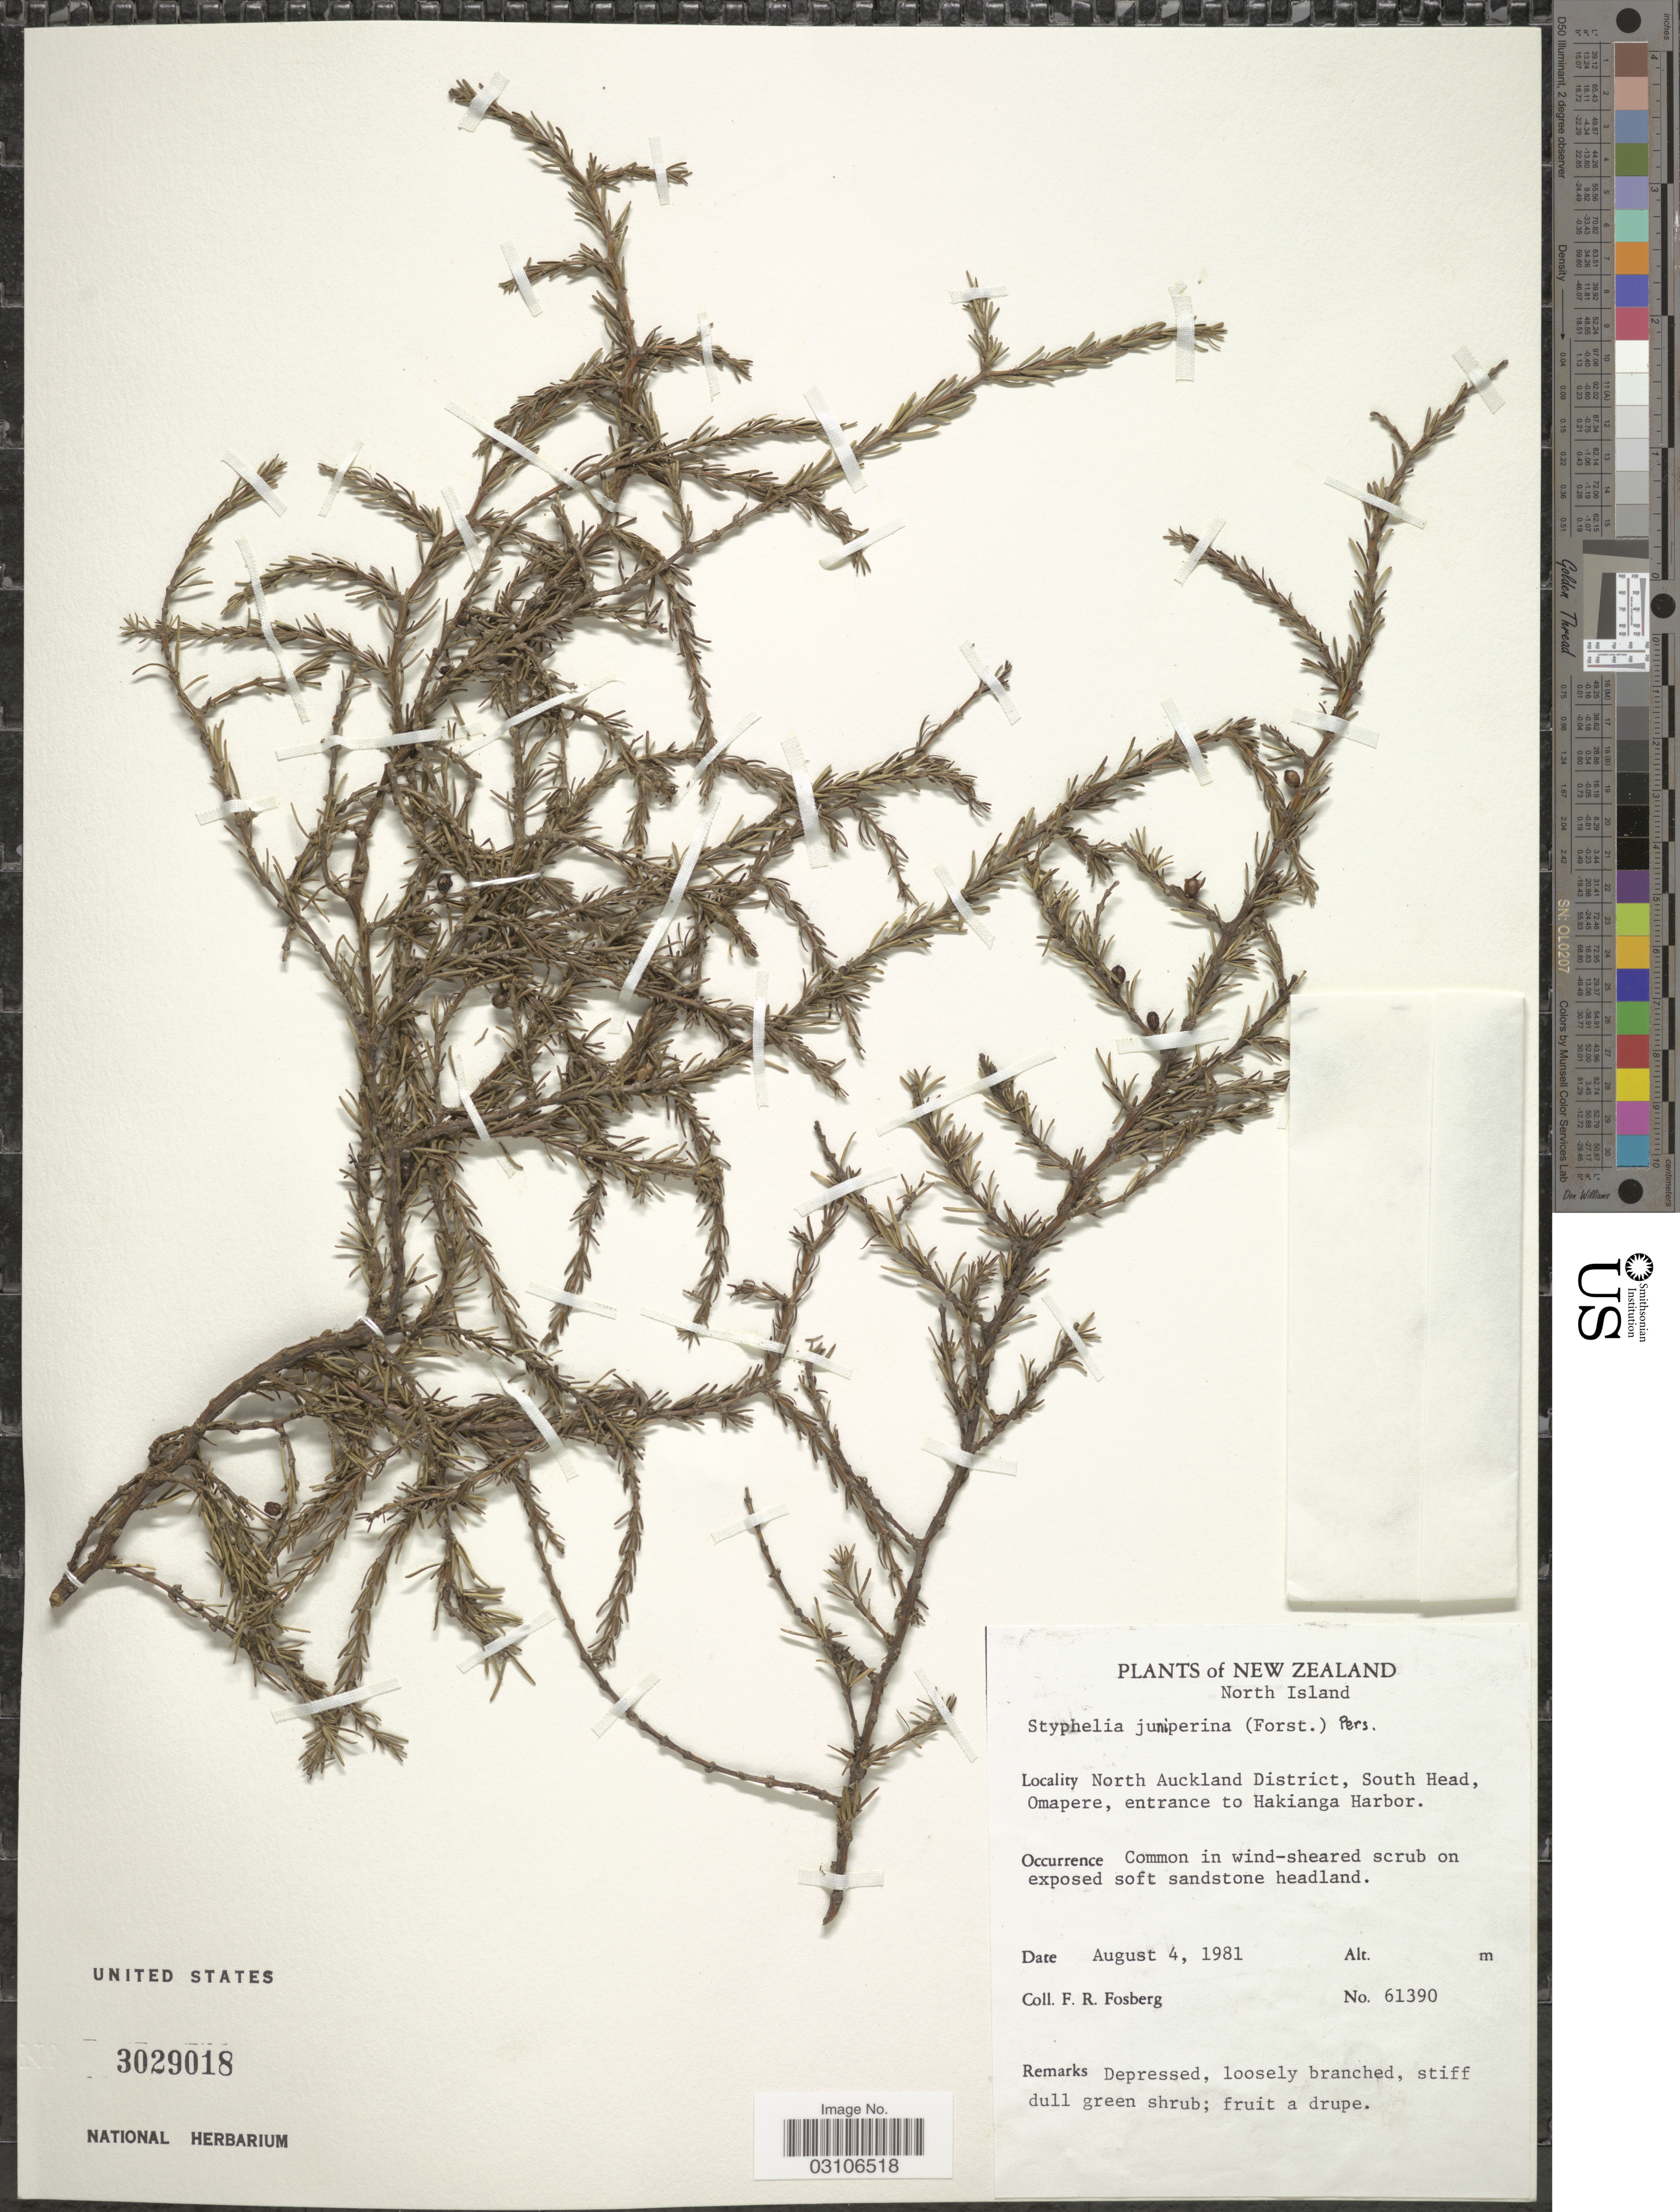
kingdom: Plantae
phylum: Tracheophyta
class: Magnoliopsida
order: Ericales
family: Ericaceae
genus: Styphelia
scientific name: Styphelia juniperina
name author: Pers.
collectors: F. R. Fosberg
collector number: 61390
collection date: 1981-08-04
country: New Zealand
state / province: Auckland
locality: North Island. North Auckland District, South Head, Omapere, entrance to Hakianga Harbor.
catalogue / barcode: US 3029018